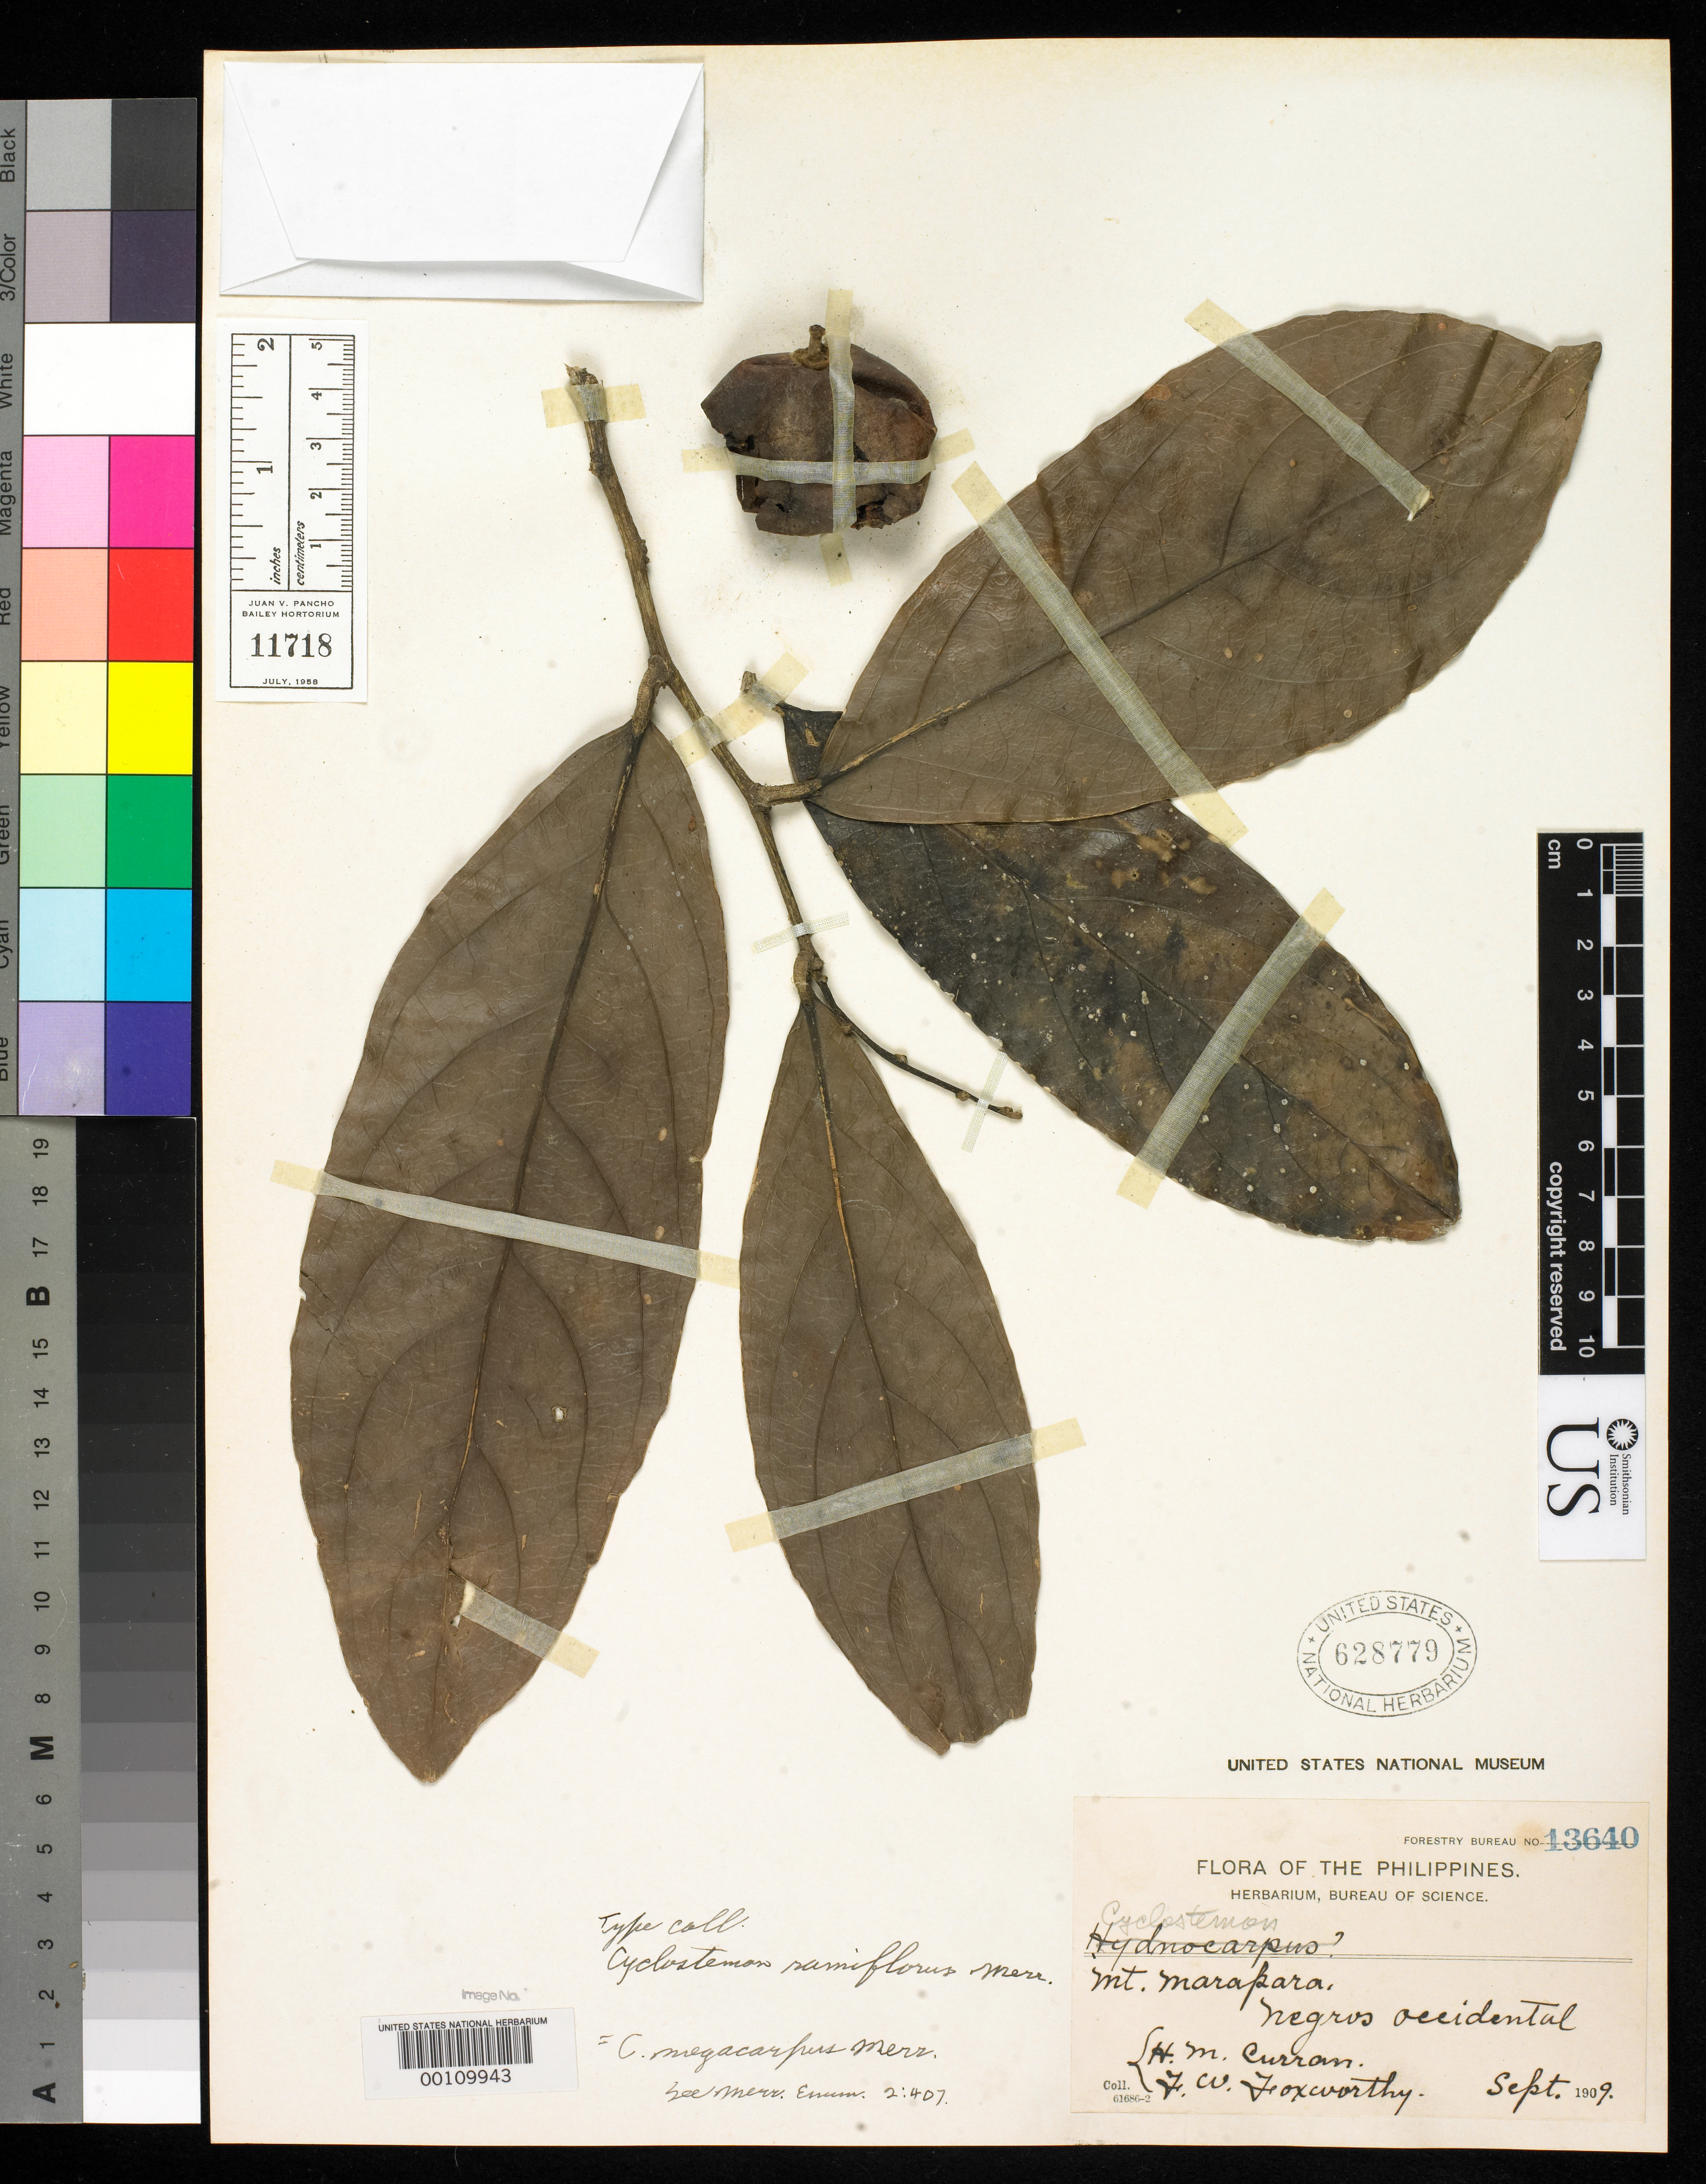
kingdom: Plantae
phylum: Tracheophyta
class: Magnoliopsida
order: Malpighiales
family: Putranjivaceae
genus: Cyclostemon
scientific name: Cyclostemon ramiflorus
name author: Merr.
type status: Isotype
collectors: H. M. Curran & F. W. Foxworthy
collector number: Bur. Sci. 13640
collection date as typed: Sep 1909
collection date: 1909-09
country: Philippines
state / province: Western Visayas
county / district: Negros Occidental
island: Negros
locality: Mt. Marapara.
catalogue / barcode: US 628779